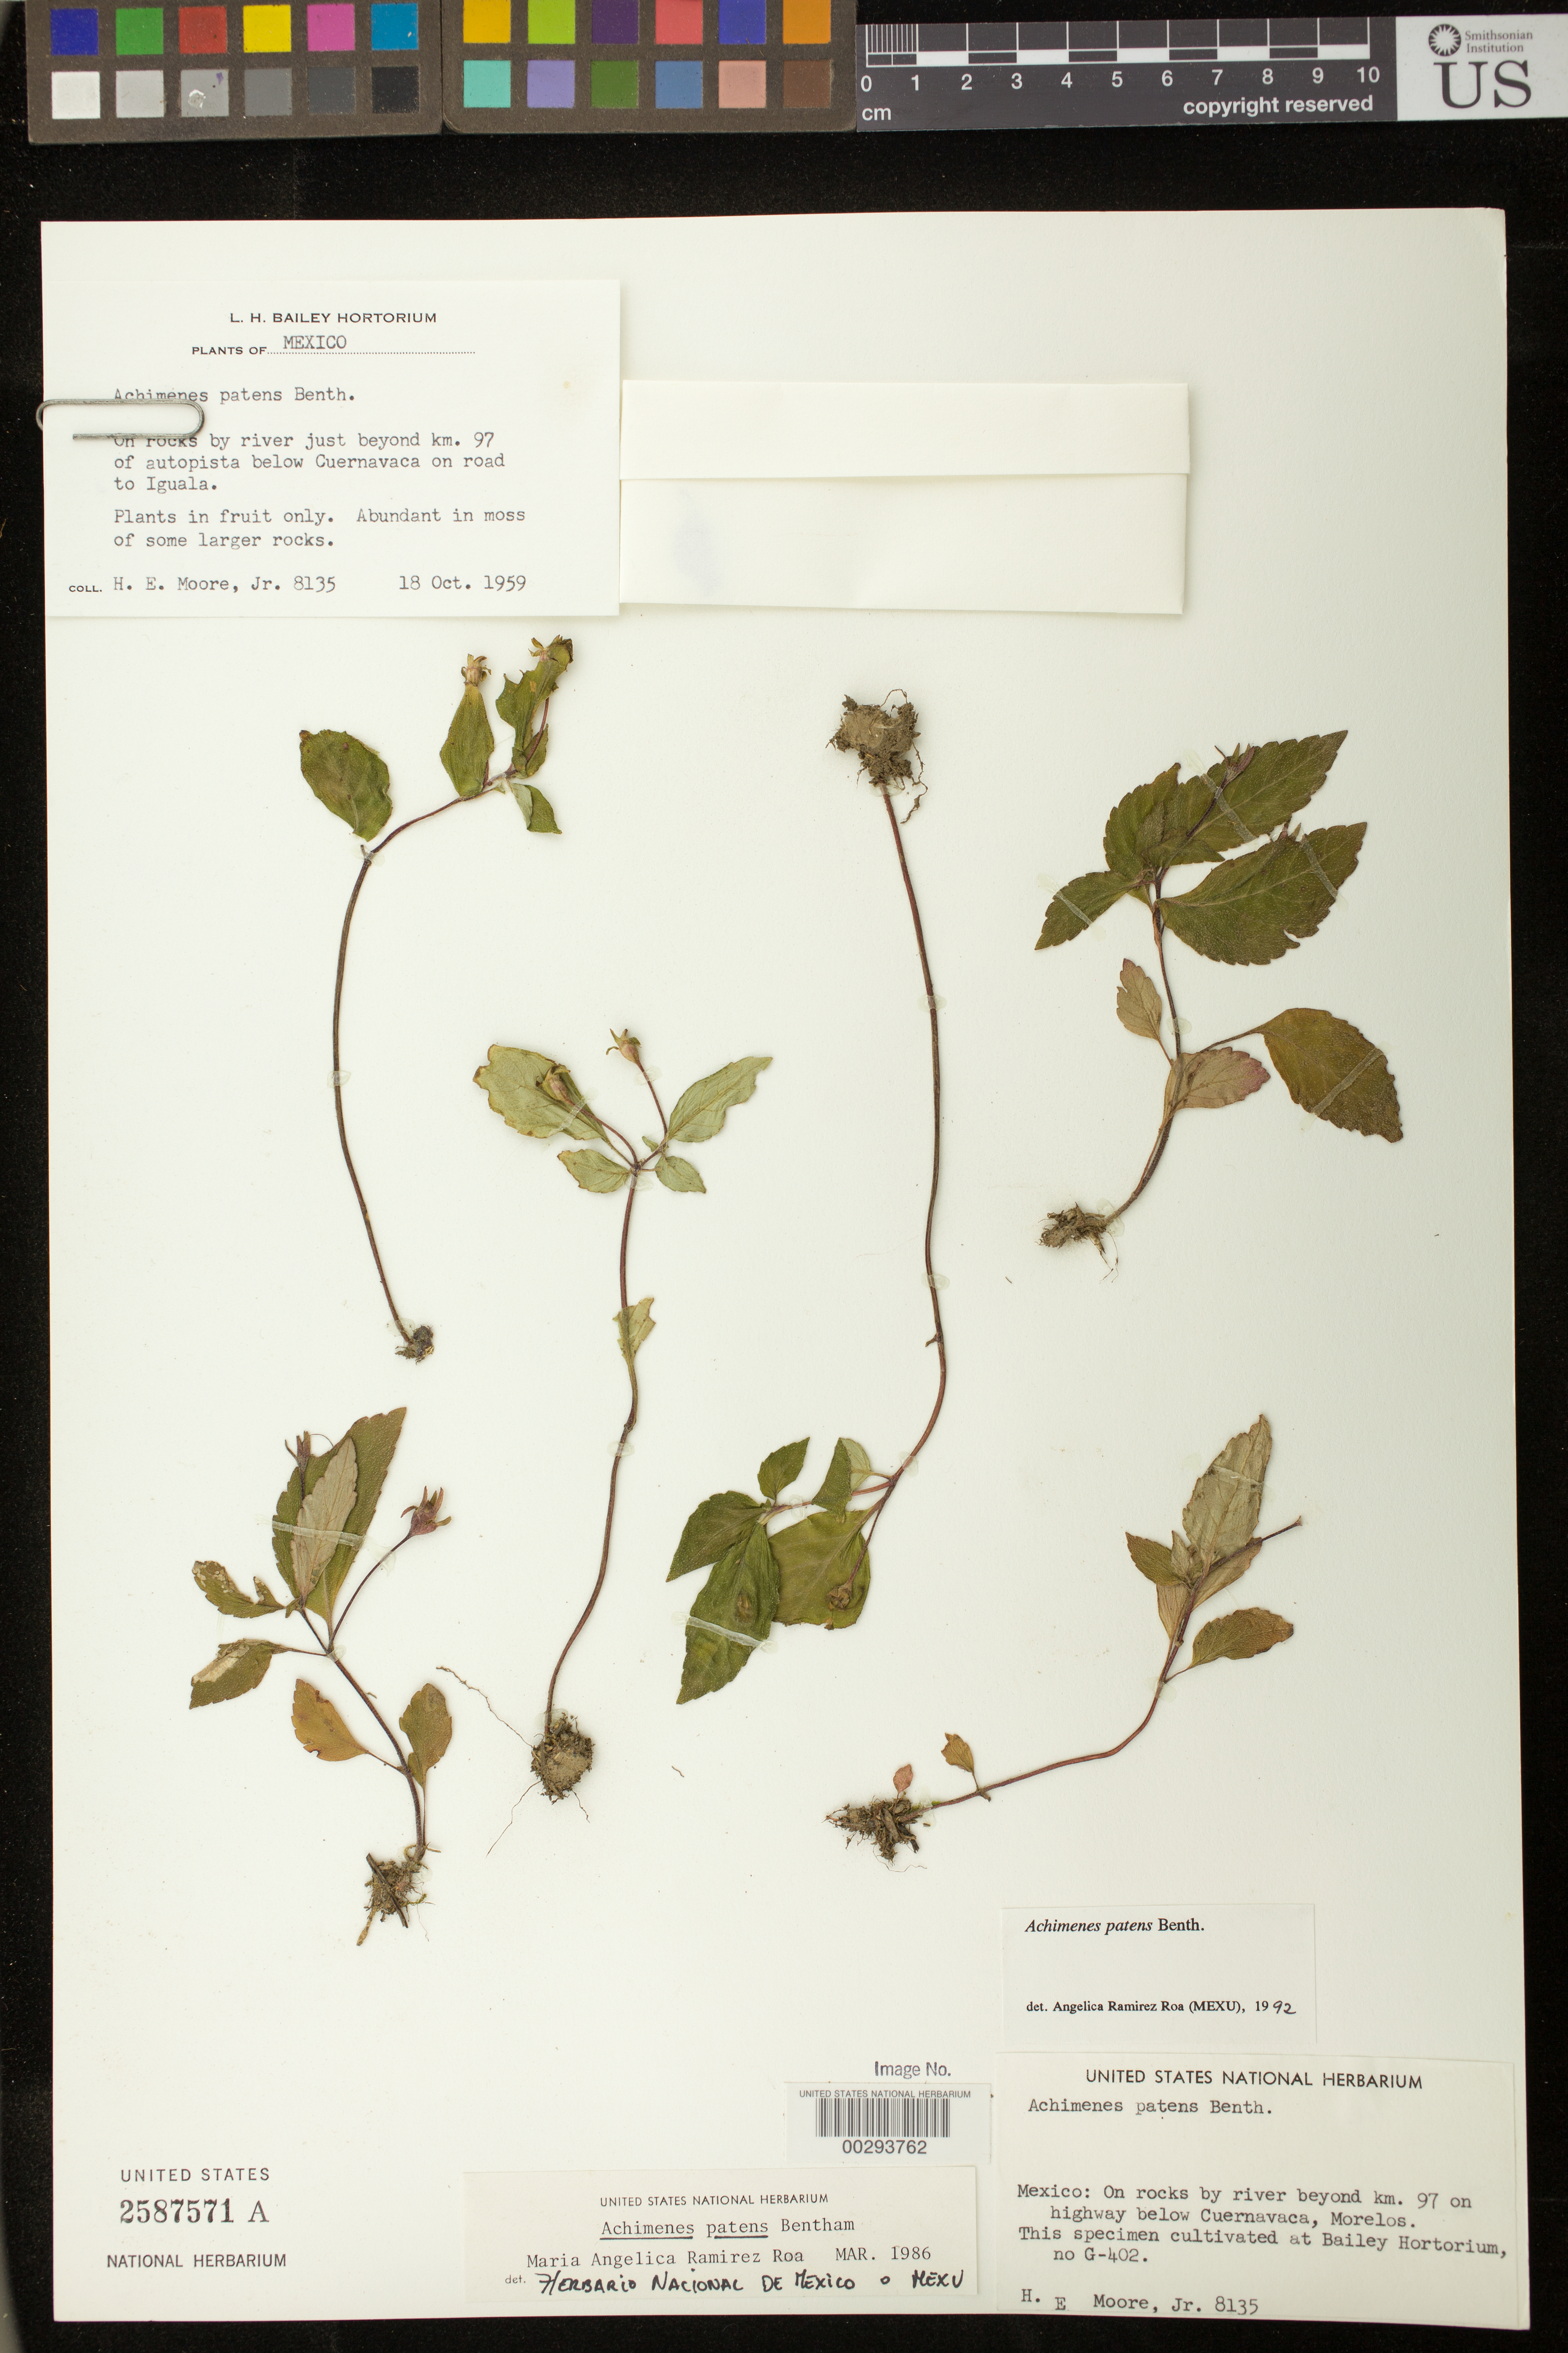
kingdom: Plantae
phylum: Tracheophyta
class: Magnoliopsida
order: Lamiales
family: Gesneriaceae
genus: Achimenes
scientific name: Achimenes patens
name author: Benth.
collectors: H. E. Moore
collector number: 8135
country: Mexico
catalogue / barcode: US 2587571A